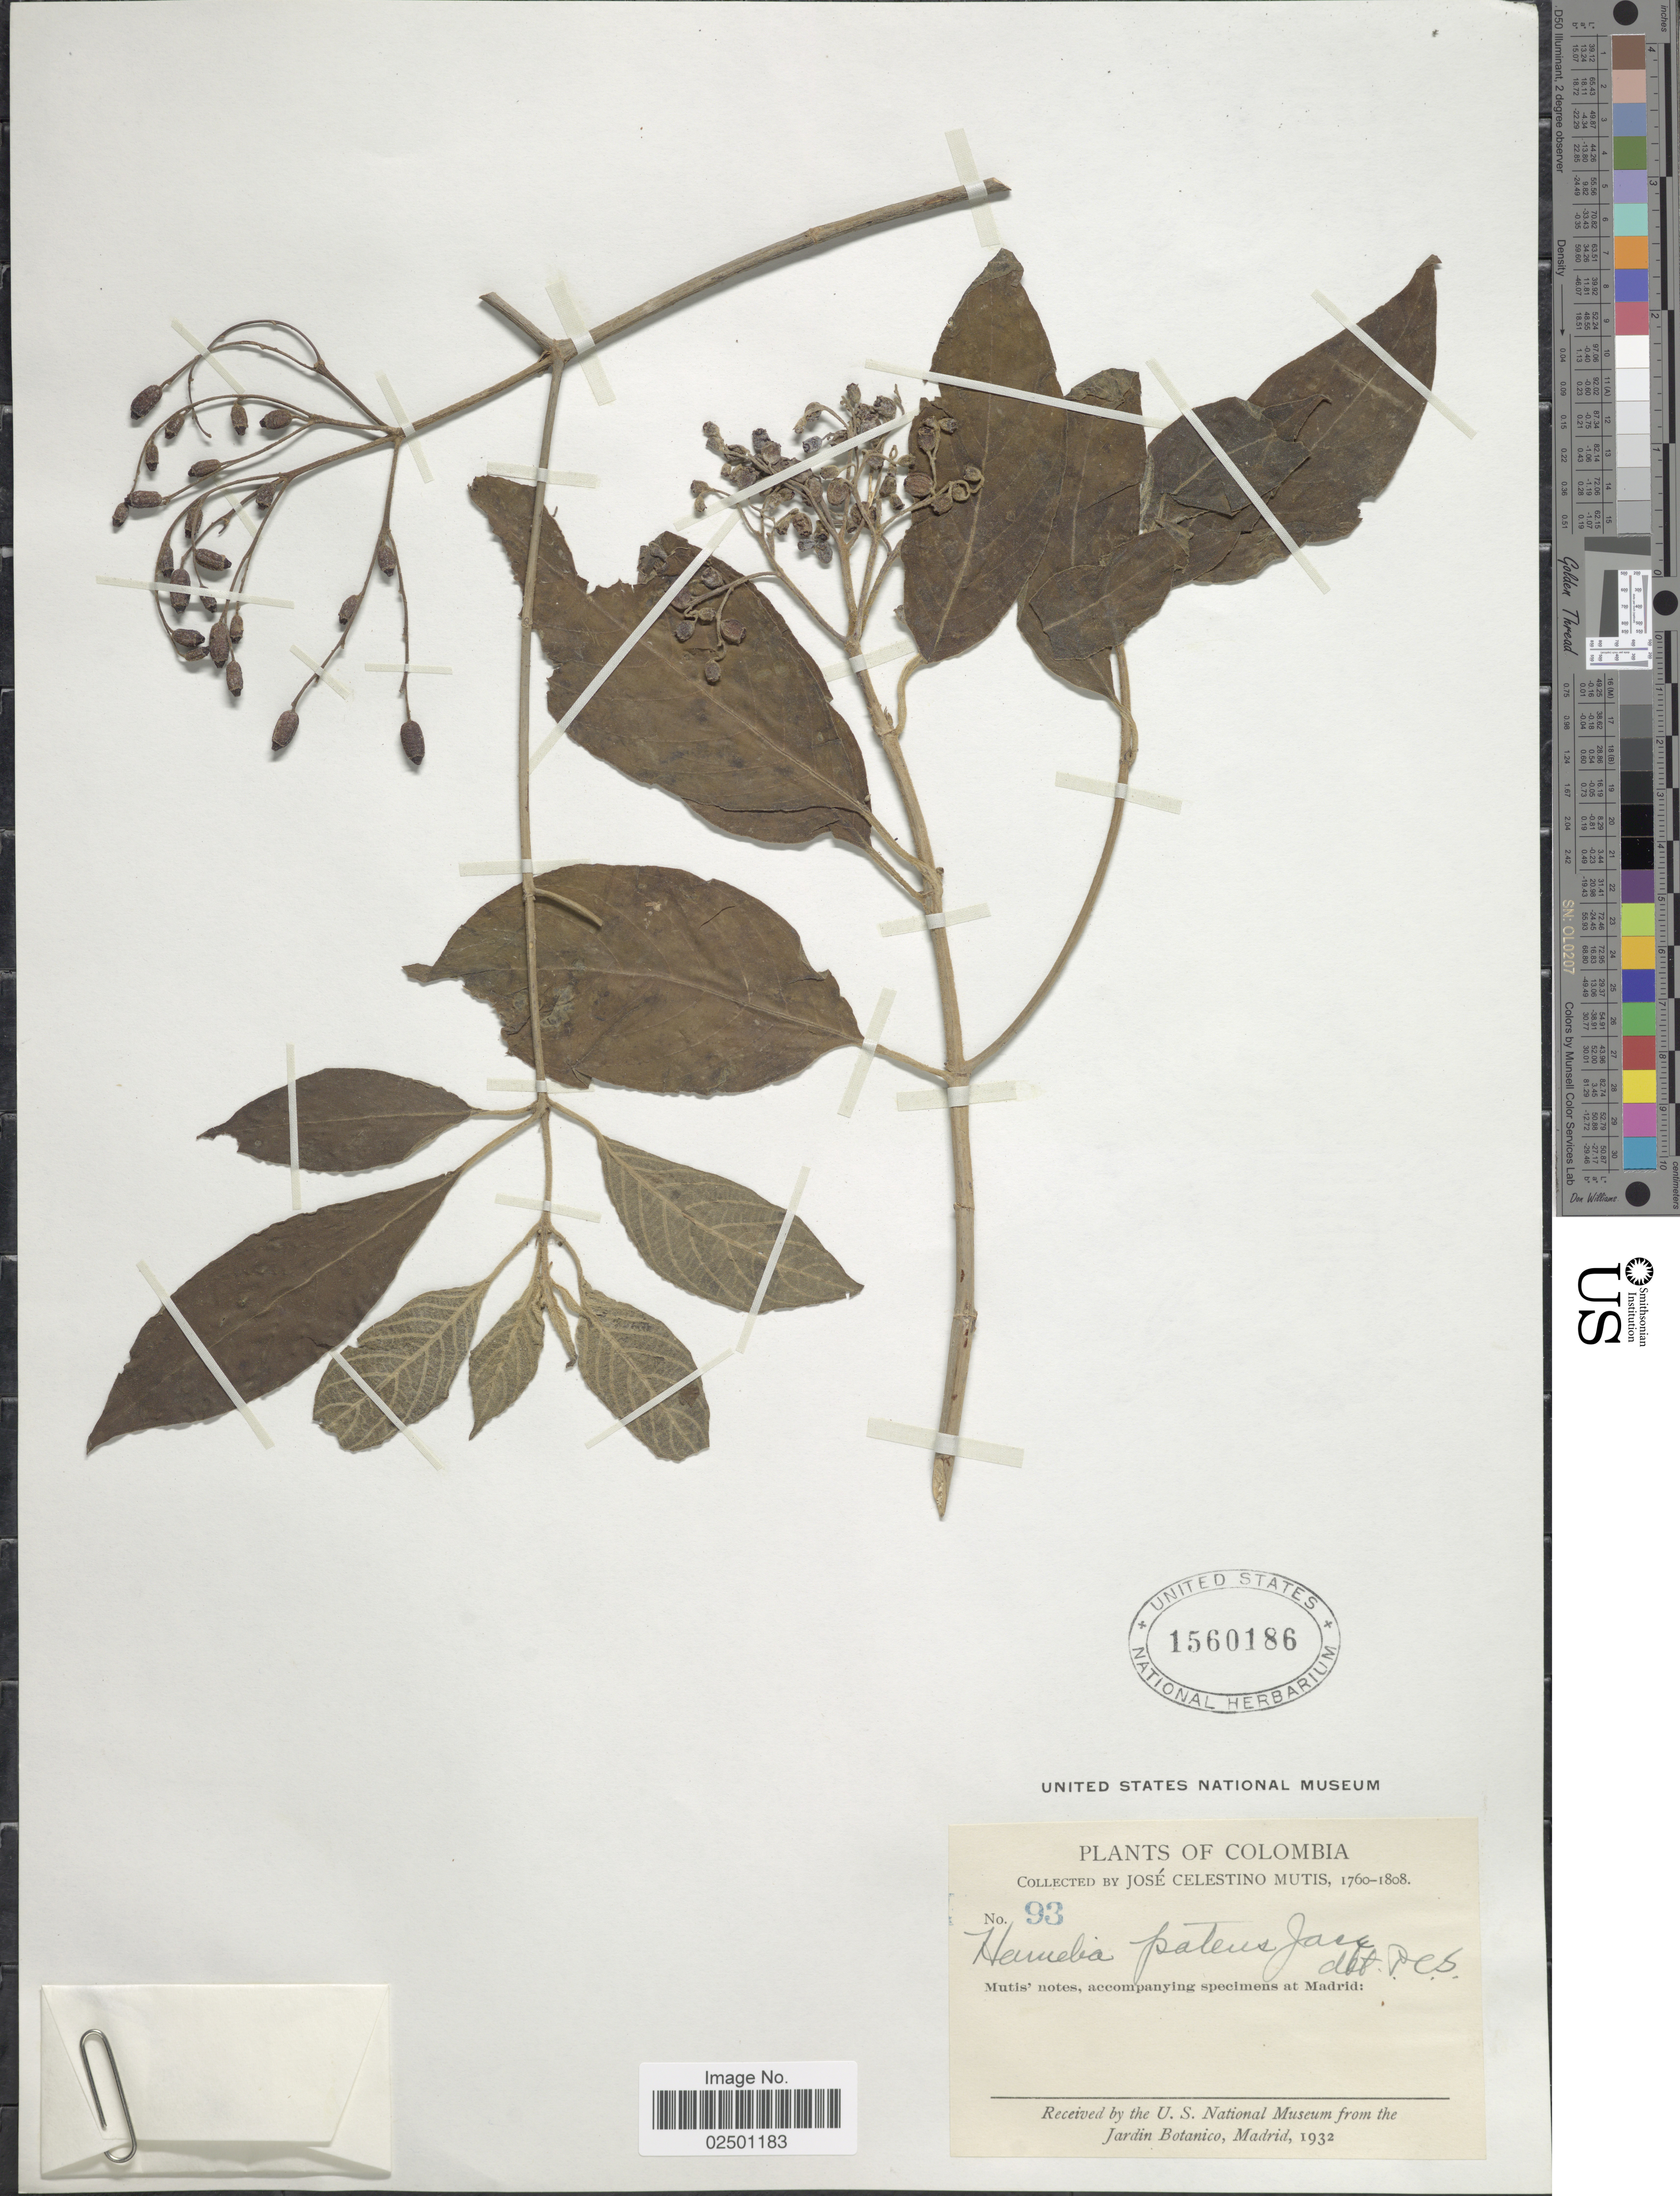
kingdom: Plantae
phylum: Tracheophyta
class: Magnoliopsida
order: Gentianales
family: Rubiaceae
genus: Hamelia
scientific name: Hamelia patens var. patens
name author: Jacq.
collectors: J. C. B. Mutis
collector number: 93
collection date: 1760/1808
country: Colombia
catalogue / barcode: US 1560186